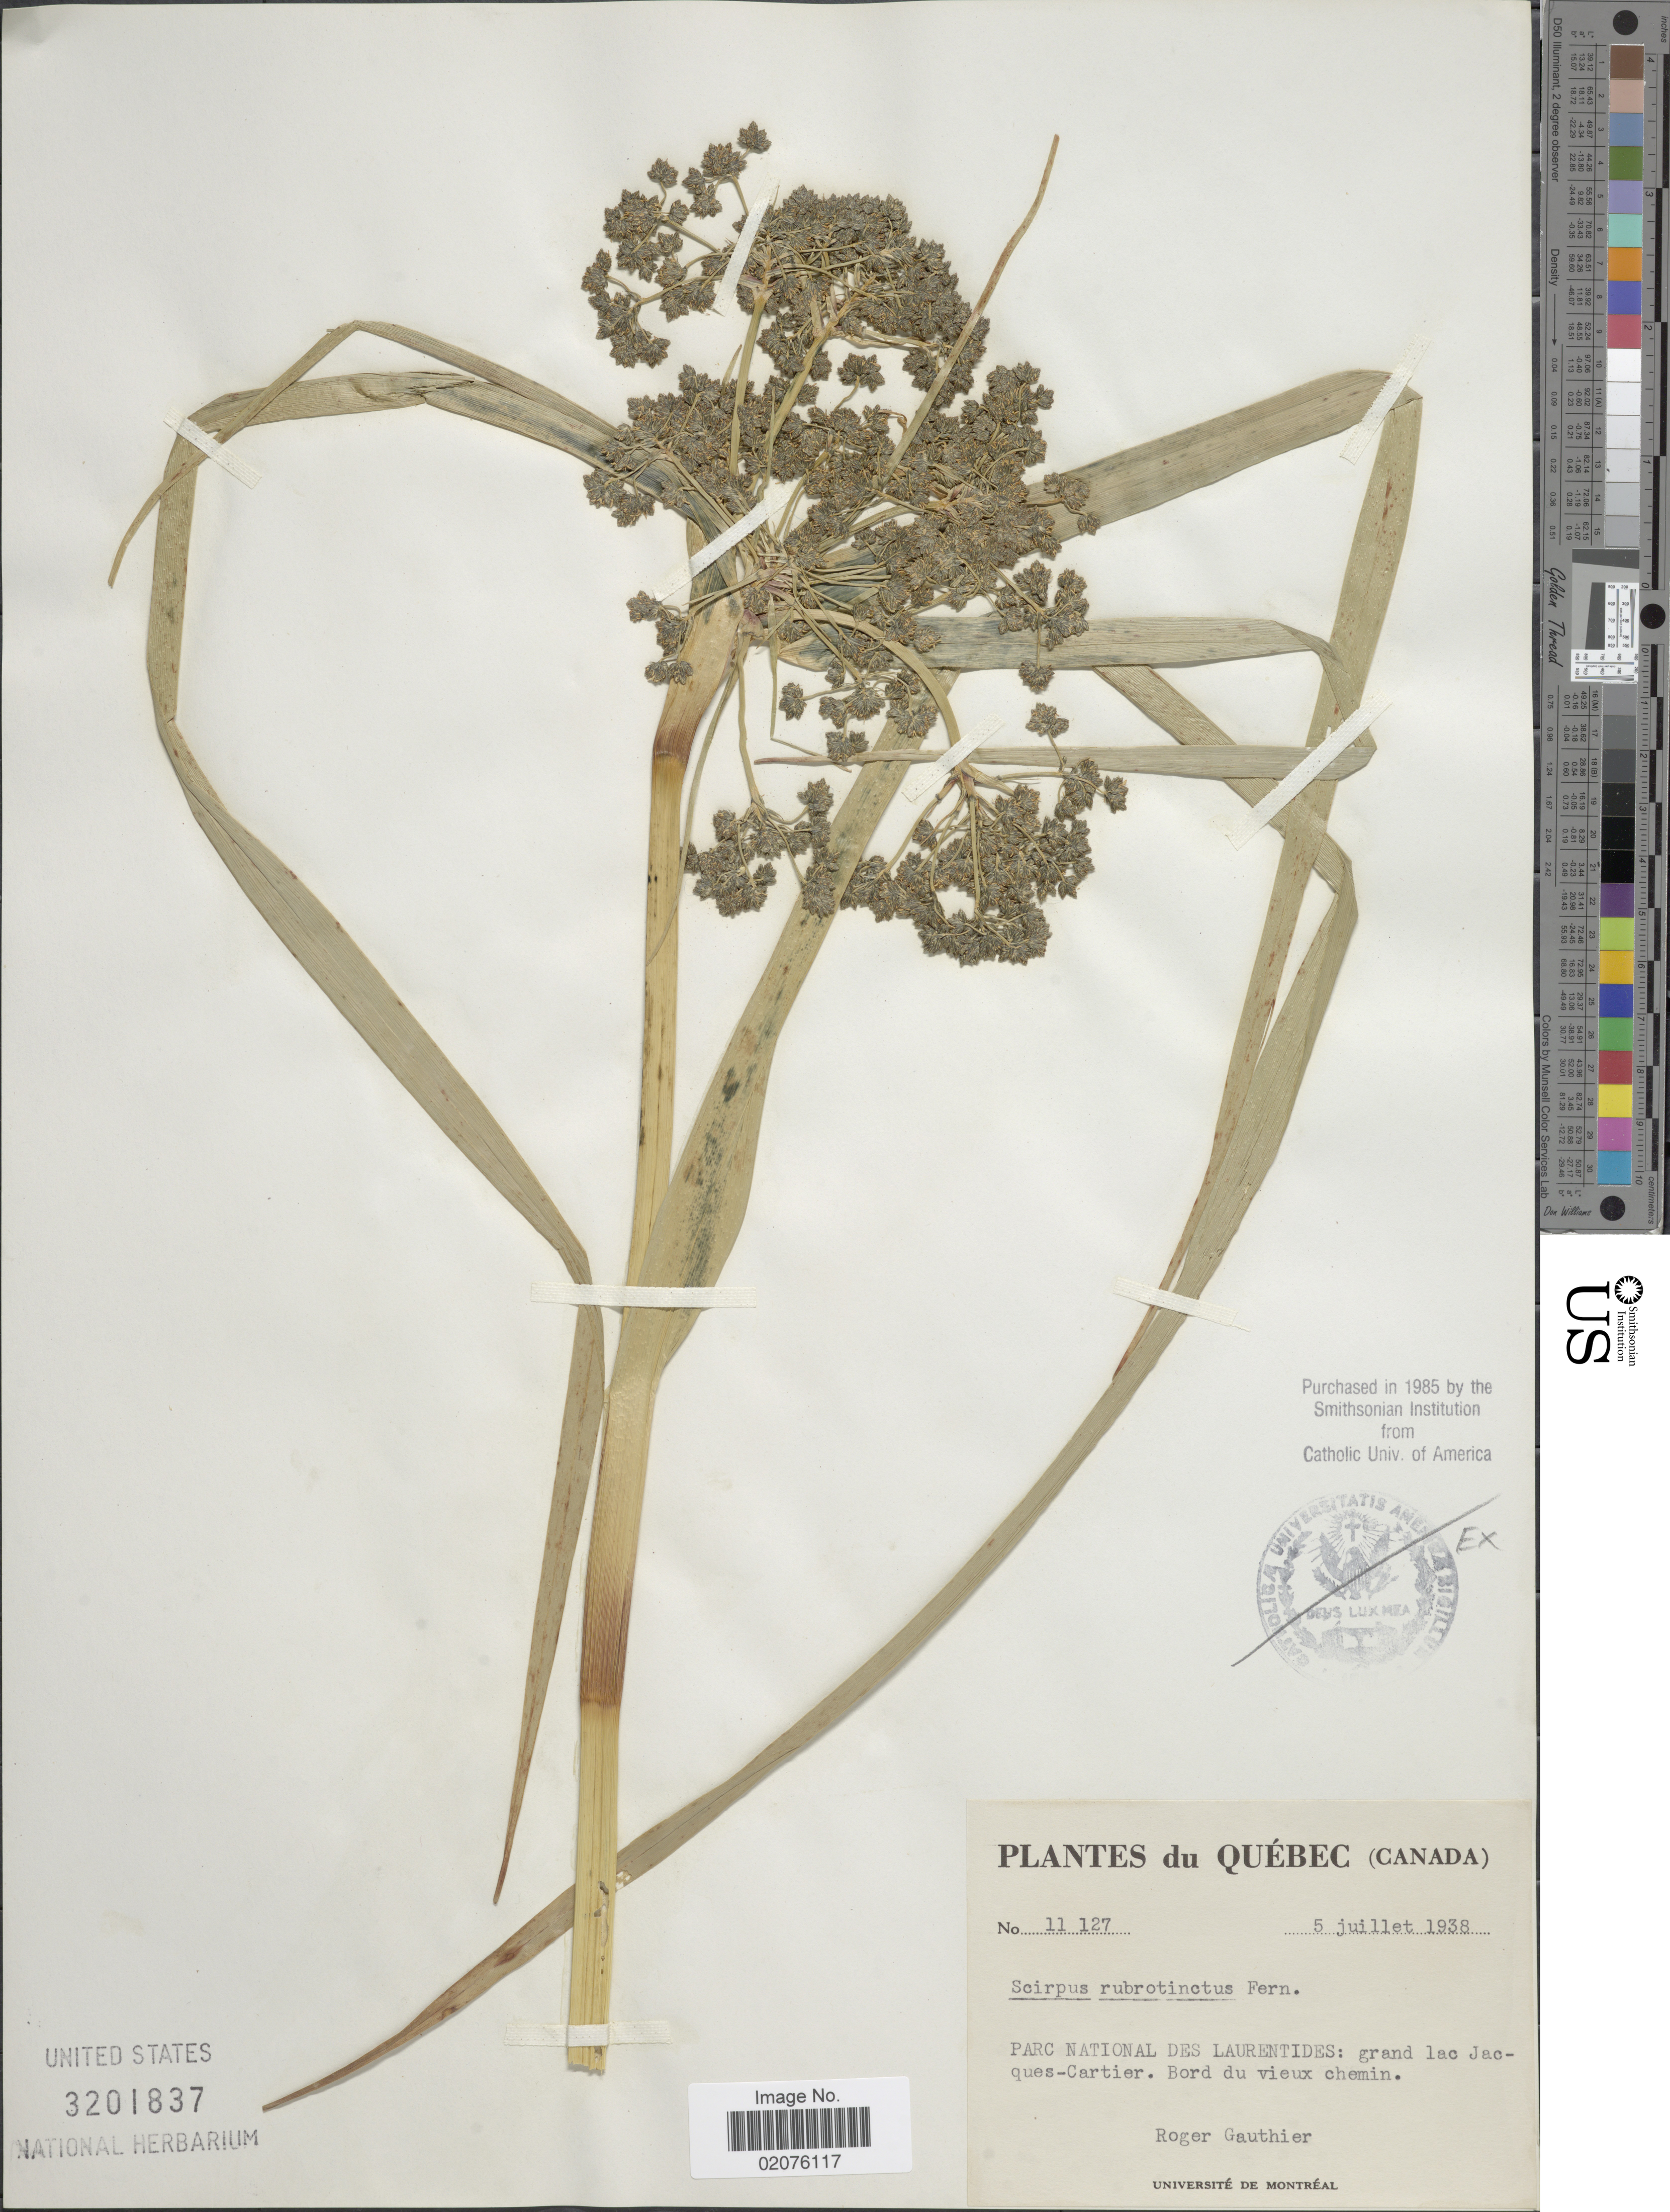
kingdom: Plantae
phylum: Tracheophyta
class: Liliopsida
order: Poales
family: Cyperaceae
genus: Scirpus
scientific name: Scirpus microcarpus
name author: J. Presl & C. Presl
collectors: R. Gauthier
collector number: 11127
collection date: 1938-07-05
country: Canada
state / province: Quebec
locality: Parc National Des Laurentides: grand lac Jacques-Cartier.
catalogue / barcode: US 3201837